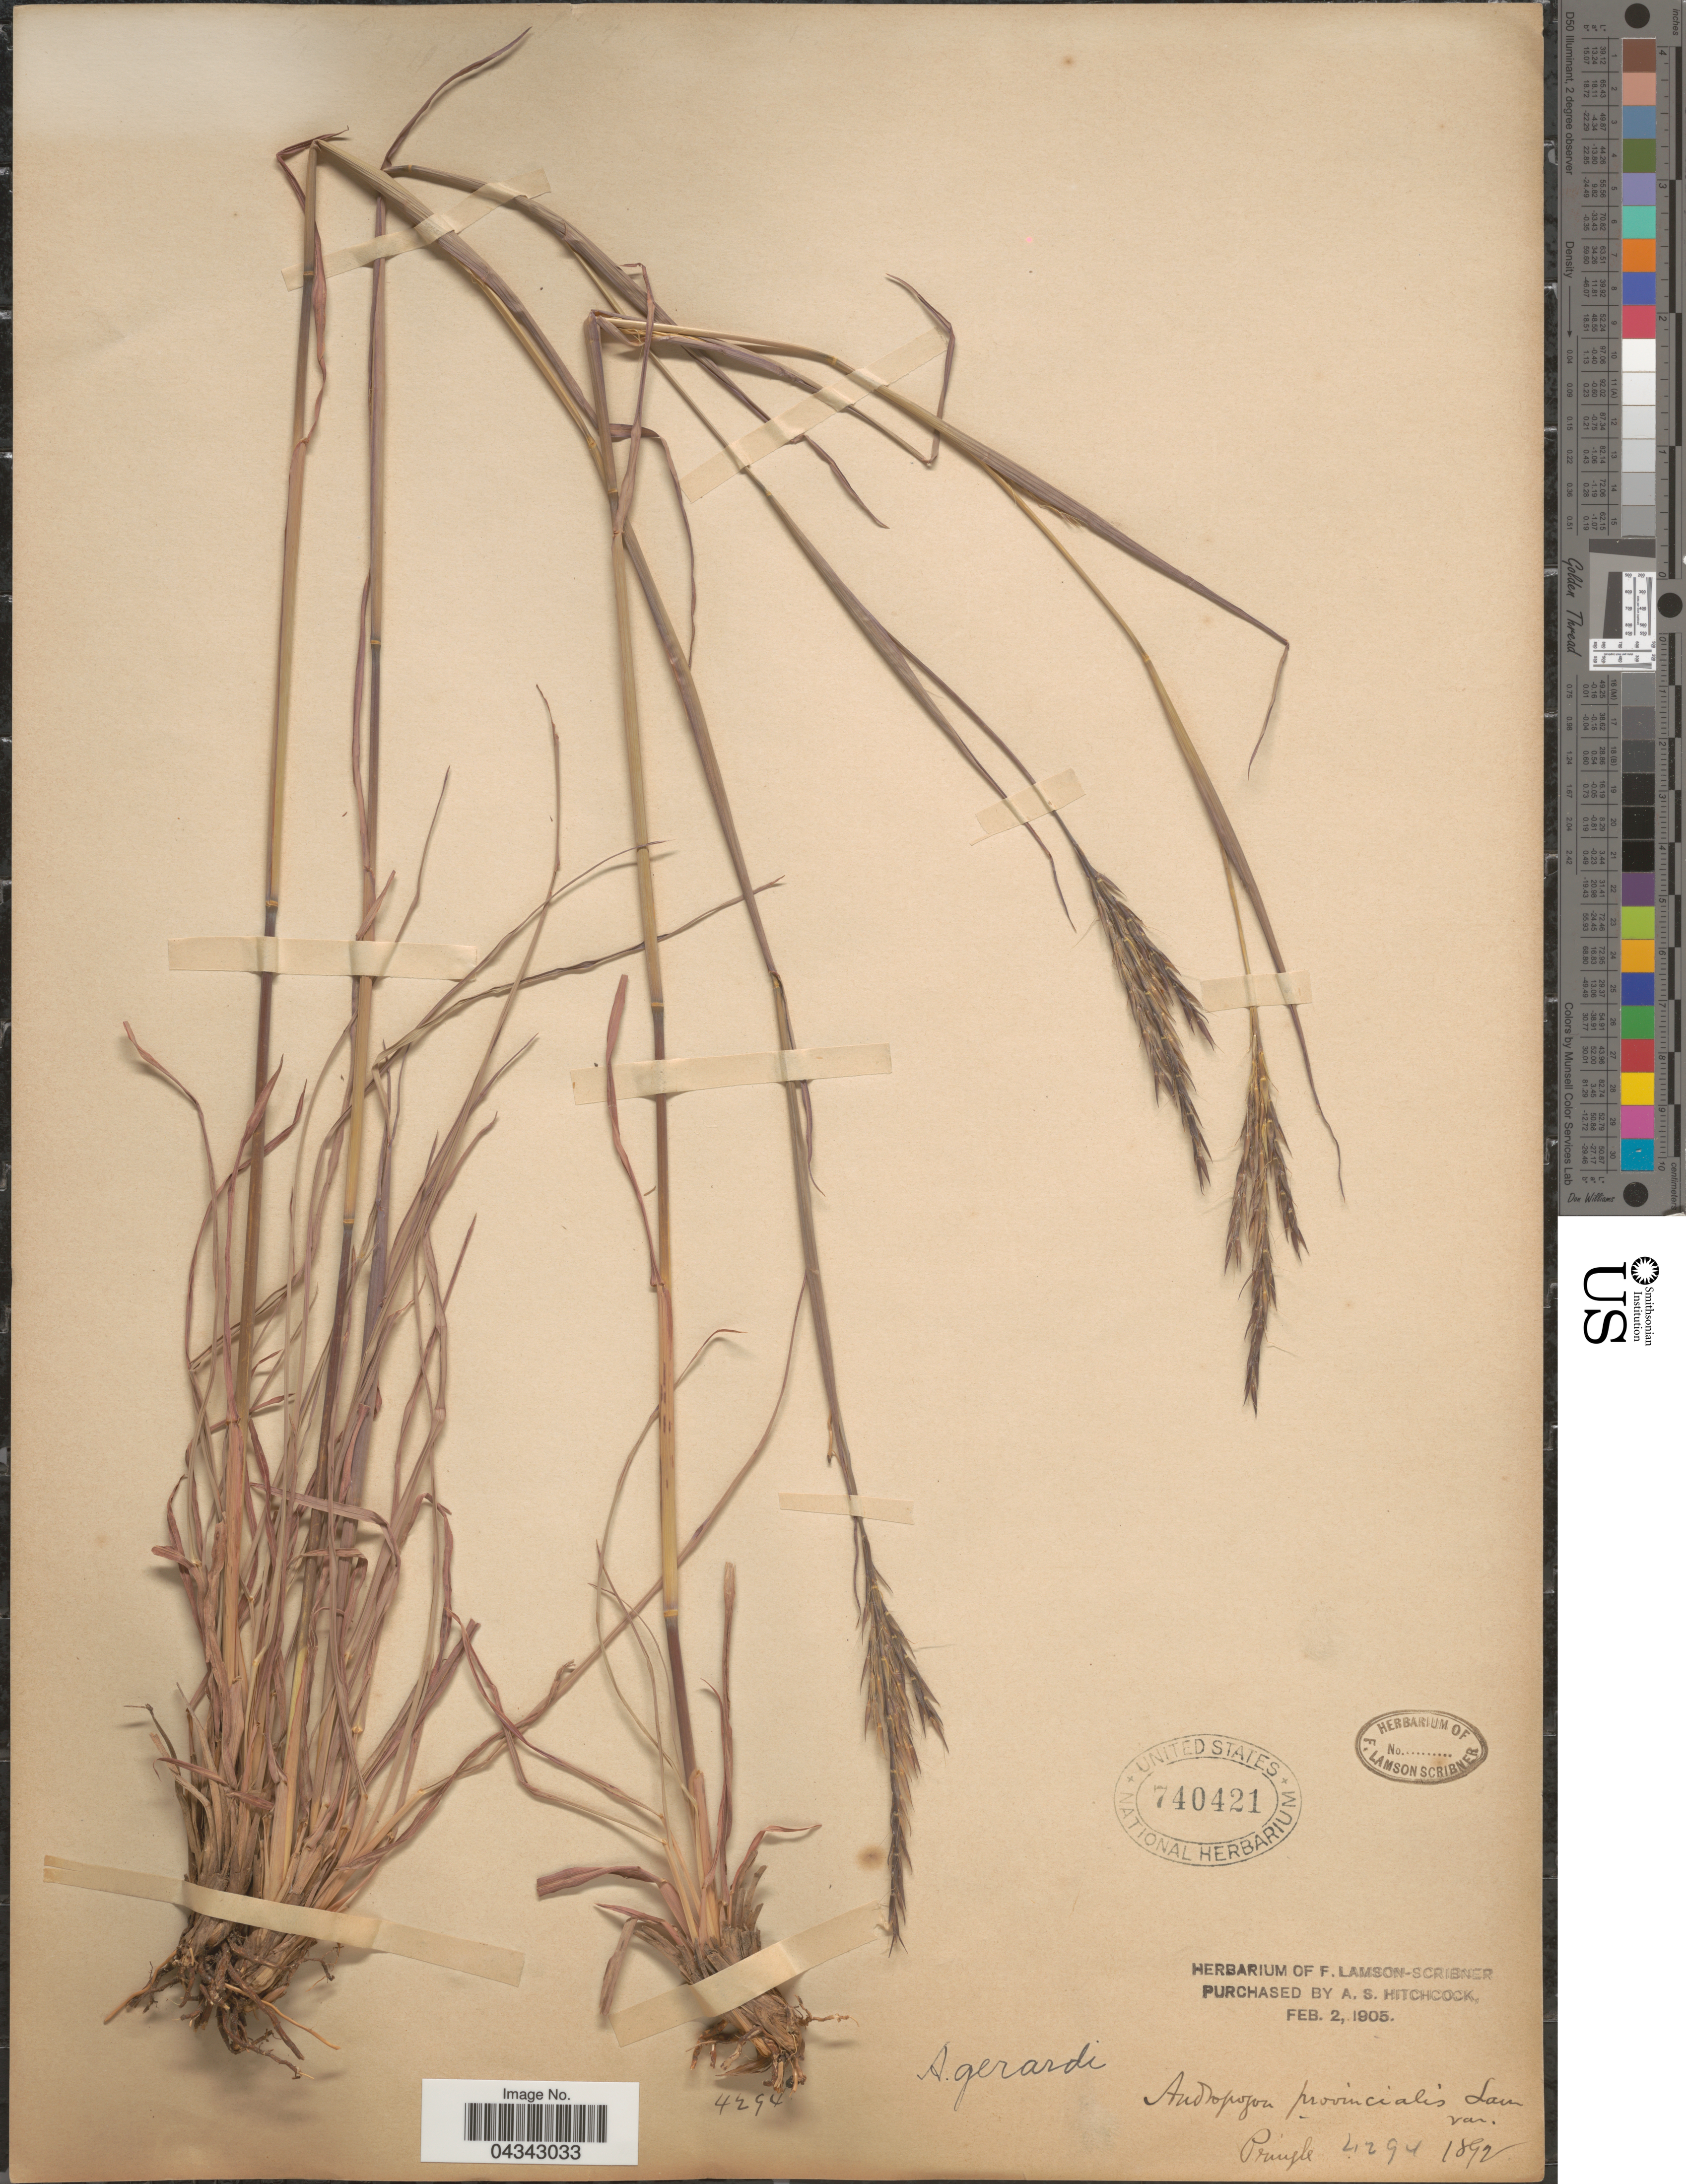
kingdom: Plantae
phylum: Tracheophyta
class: Liliopsida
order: Poales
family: Poaceae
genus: Andropogon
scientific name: Andropogon gerardii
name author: Vitman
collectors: -- Pringle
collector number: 4294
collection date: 1892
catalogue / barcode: US 740421